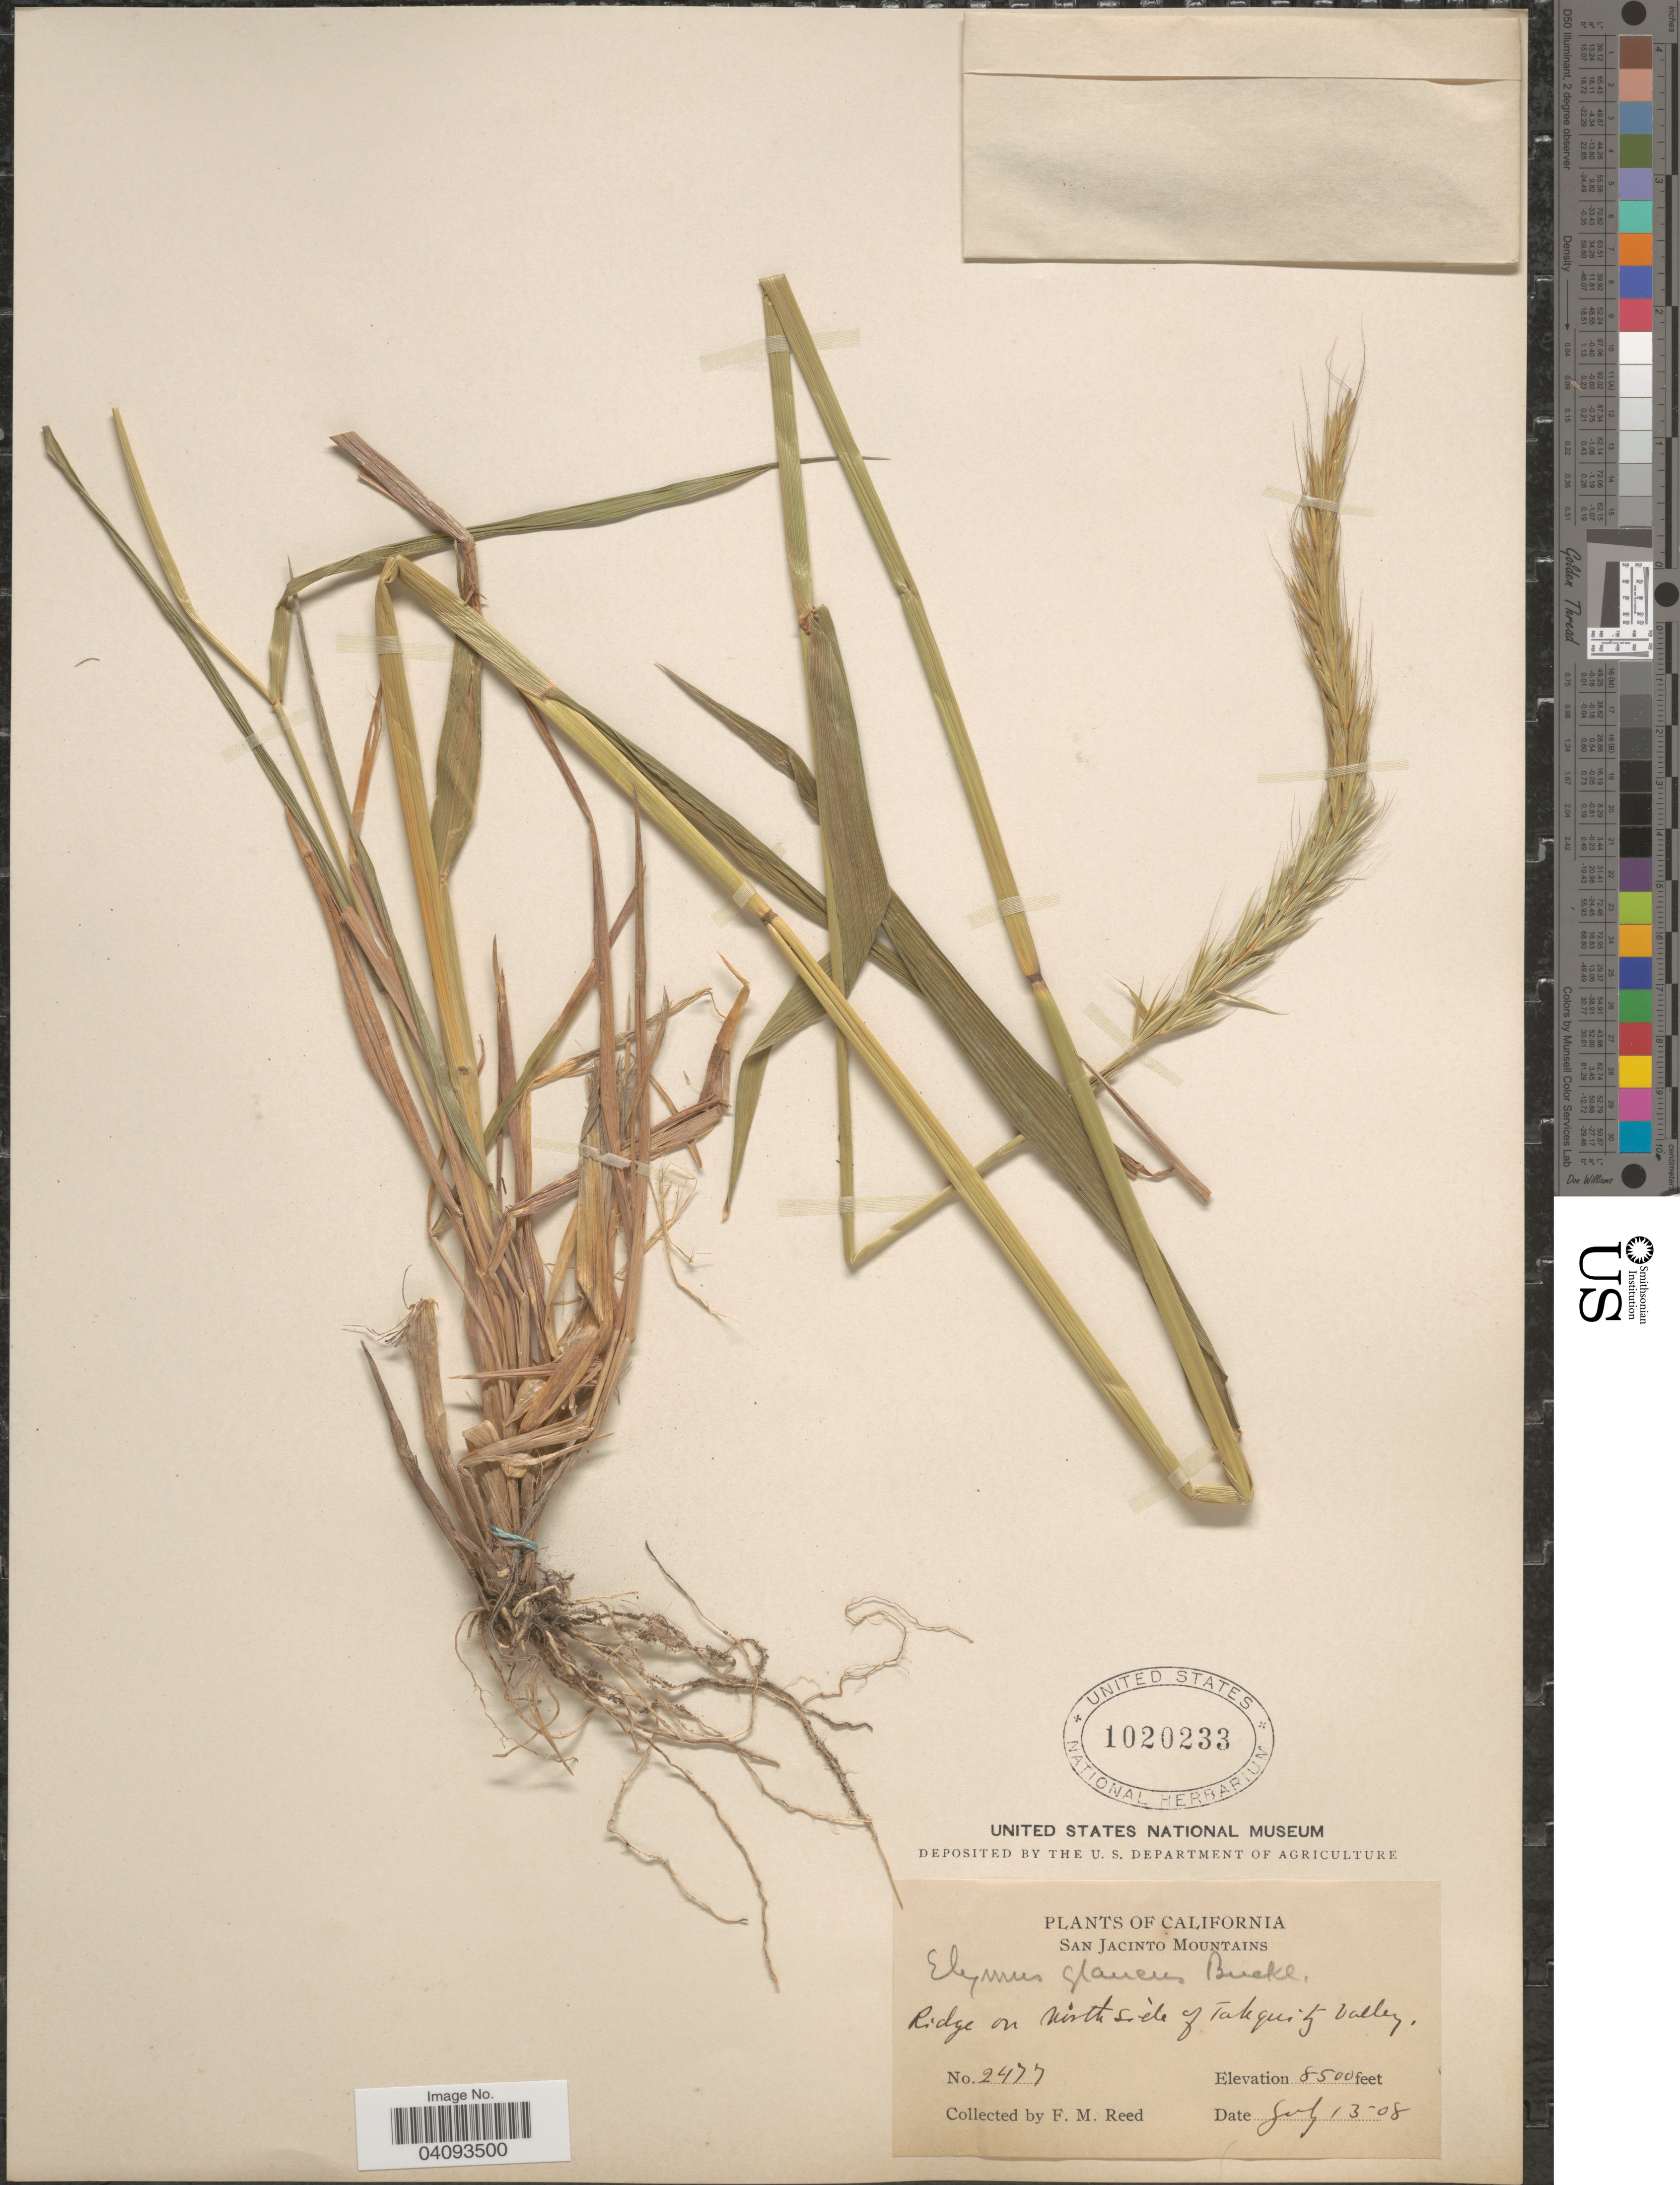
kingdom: Plantae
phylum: Tracheophyta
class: Liliopsida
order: Poales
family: Poaceae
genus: Elymus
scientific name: Elymus glaucus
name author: Buckley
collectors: F. Reed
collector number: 2477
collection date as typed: Transcribed d/m/y: 13/7/8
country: United States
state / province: California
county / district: Riverside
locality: San Jacinto Mountains. Ridge on North side of Tahquitz Valley.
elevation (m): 2591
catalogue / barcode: US 1020233